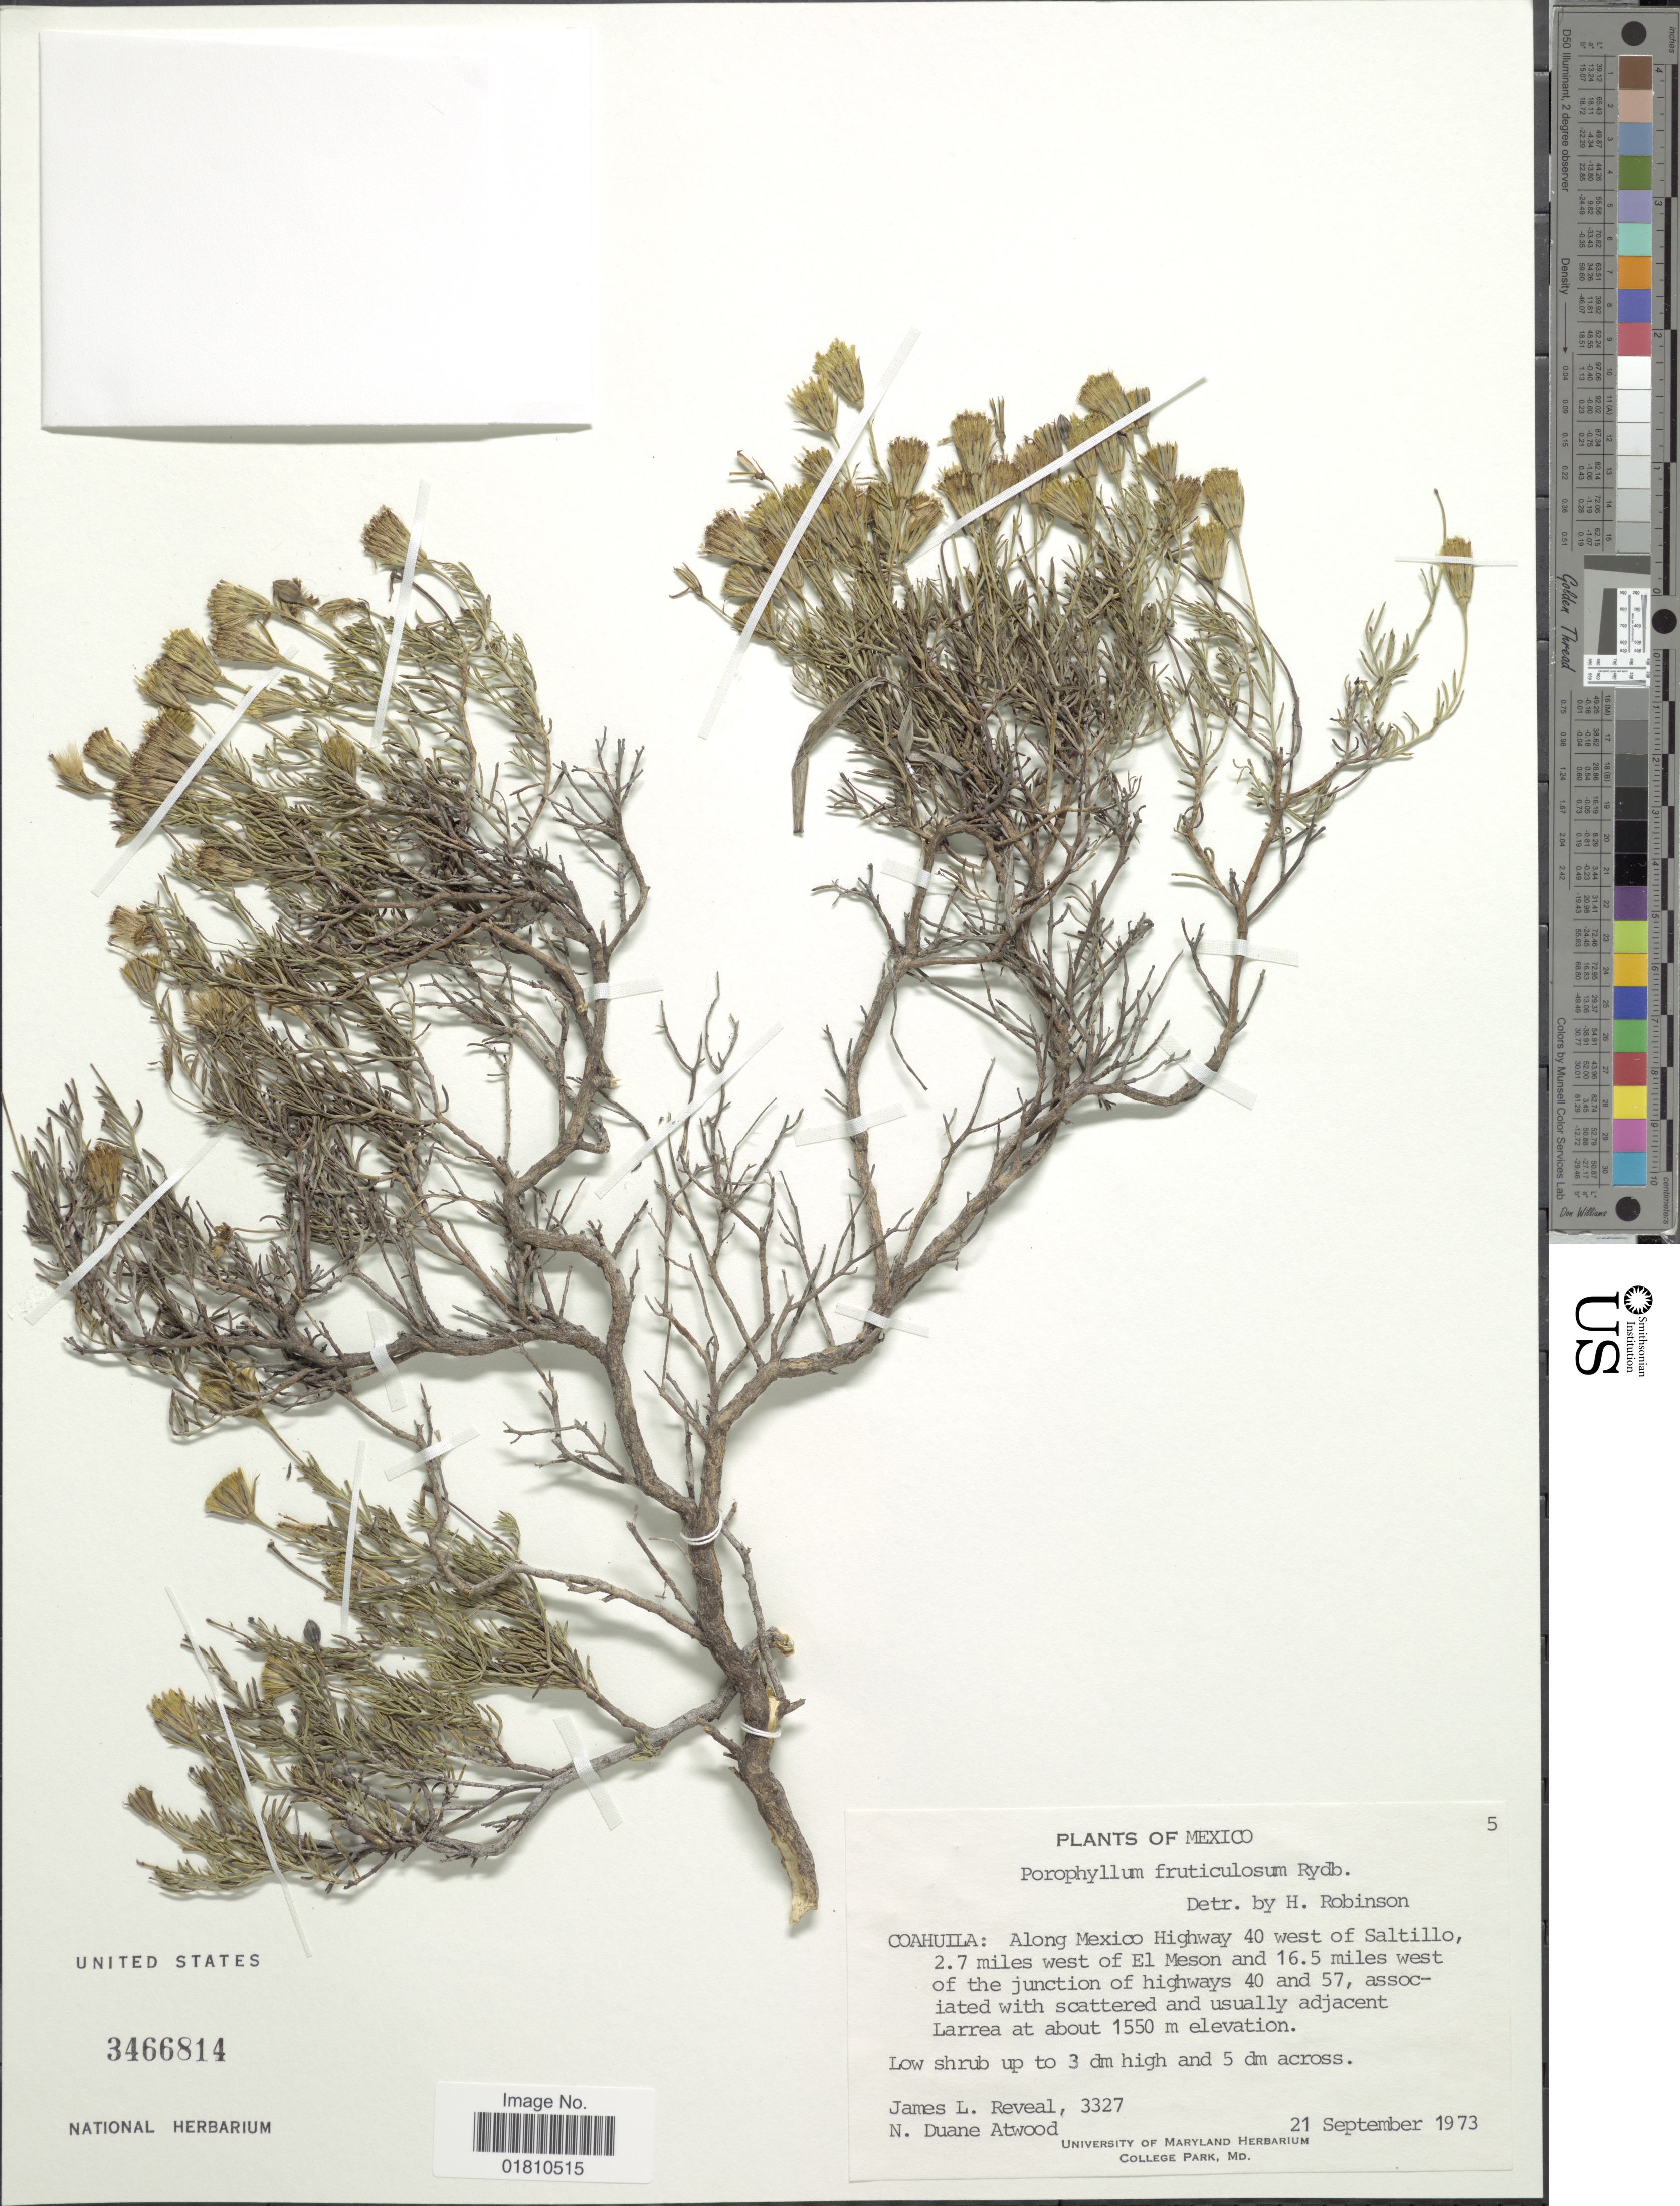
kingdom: Plantae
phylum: Tracheophyta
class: Magnoliopsida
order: Asterales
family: Asteraceae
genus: Porophyllum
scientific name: Porophyllum fruticulosum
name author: Rydb.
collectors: J. L. Reveal & N. Atwood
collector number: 3327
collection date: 1973-09-21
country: Mexico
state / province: Coahuila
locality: Along Mexican Highway 40 west of Saltillo, 2.7 miles west of El Meson and 16.5 miles west of the junction of highways 40 and 57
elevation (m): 1550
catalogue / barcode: US 3466814